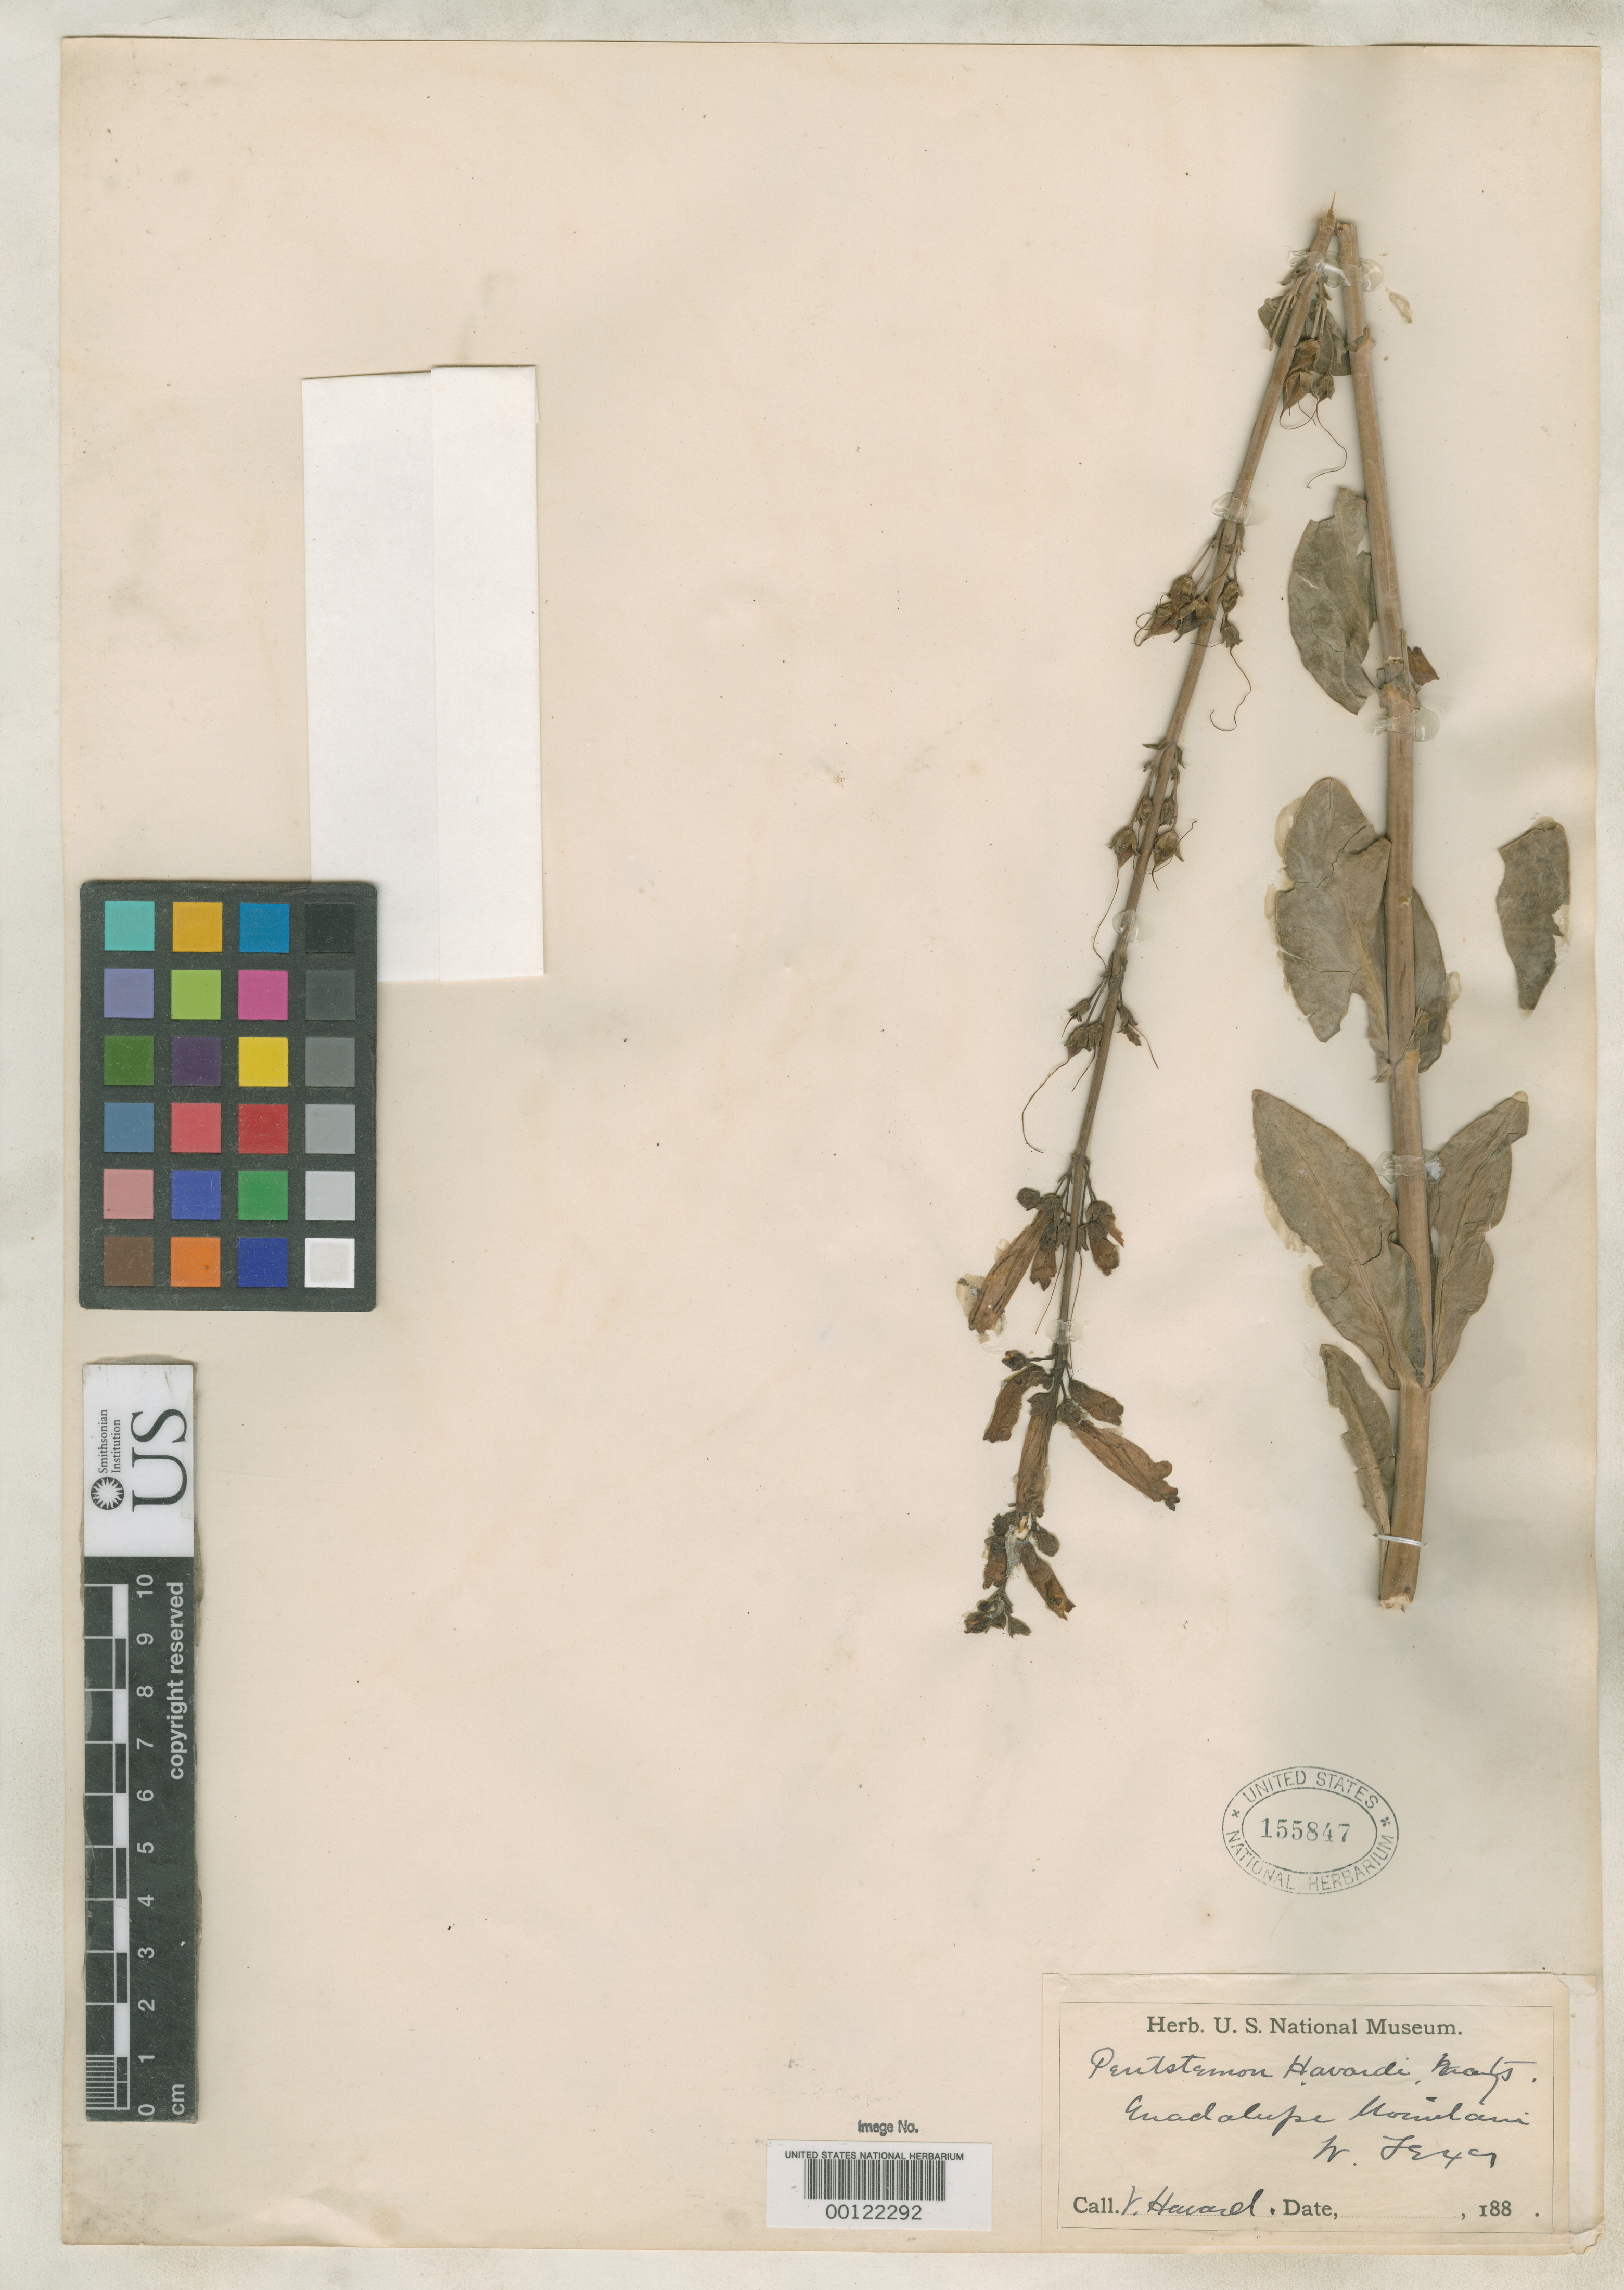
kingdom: Plantae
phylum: Tracheophyta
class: Magnoliopsida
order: Lamiales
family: Plantaginaceae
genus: Penstemon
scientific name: Penstemon havardii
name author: A. Gray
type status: Isotype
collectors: V. Havard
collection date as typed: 1882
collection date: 1882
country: United States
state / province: Texas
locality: Guadalupe Mts.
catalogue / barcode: US 155847